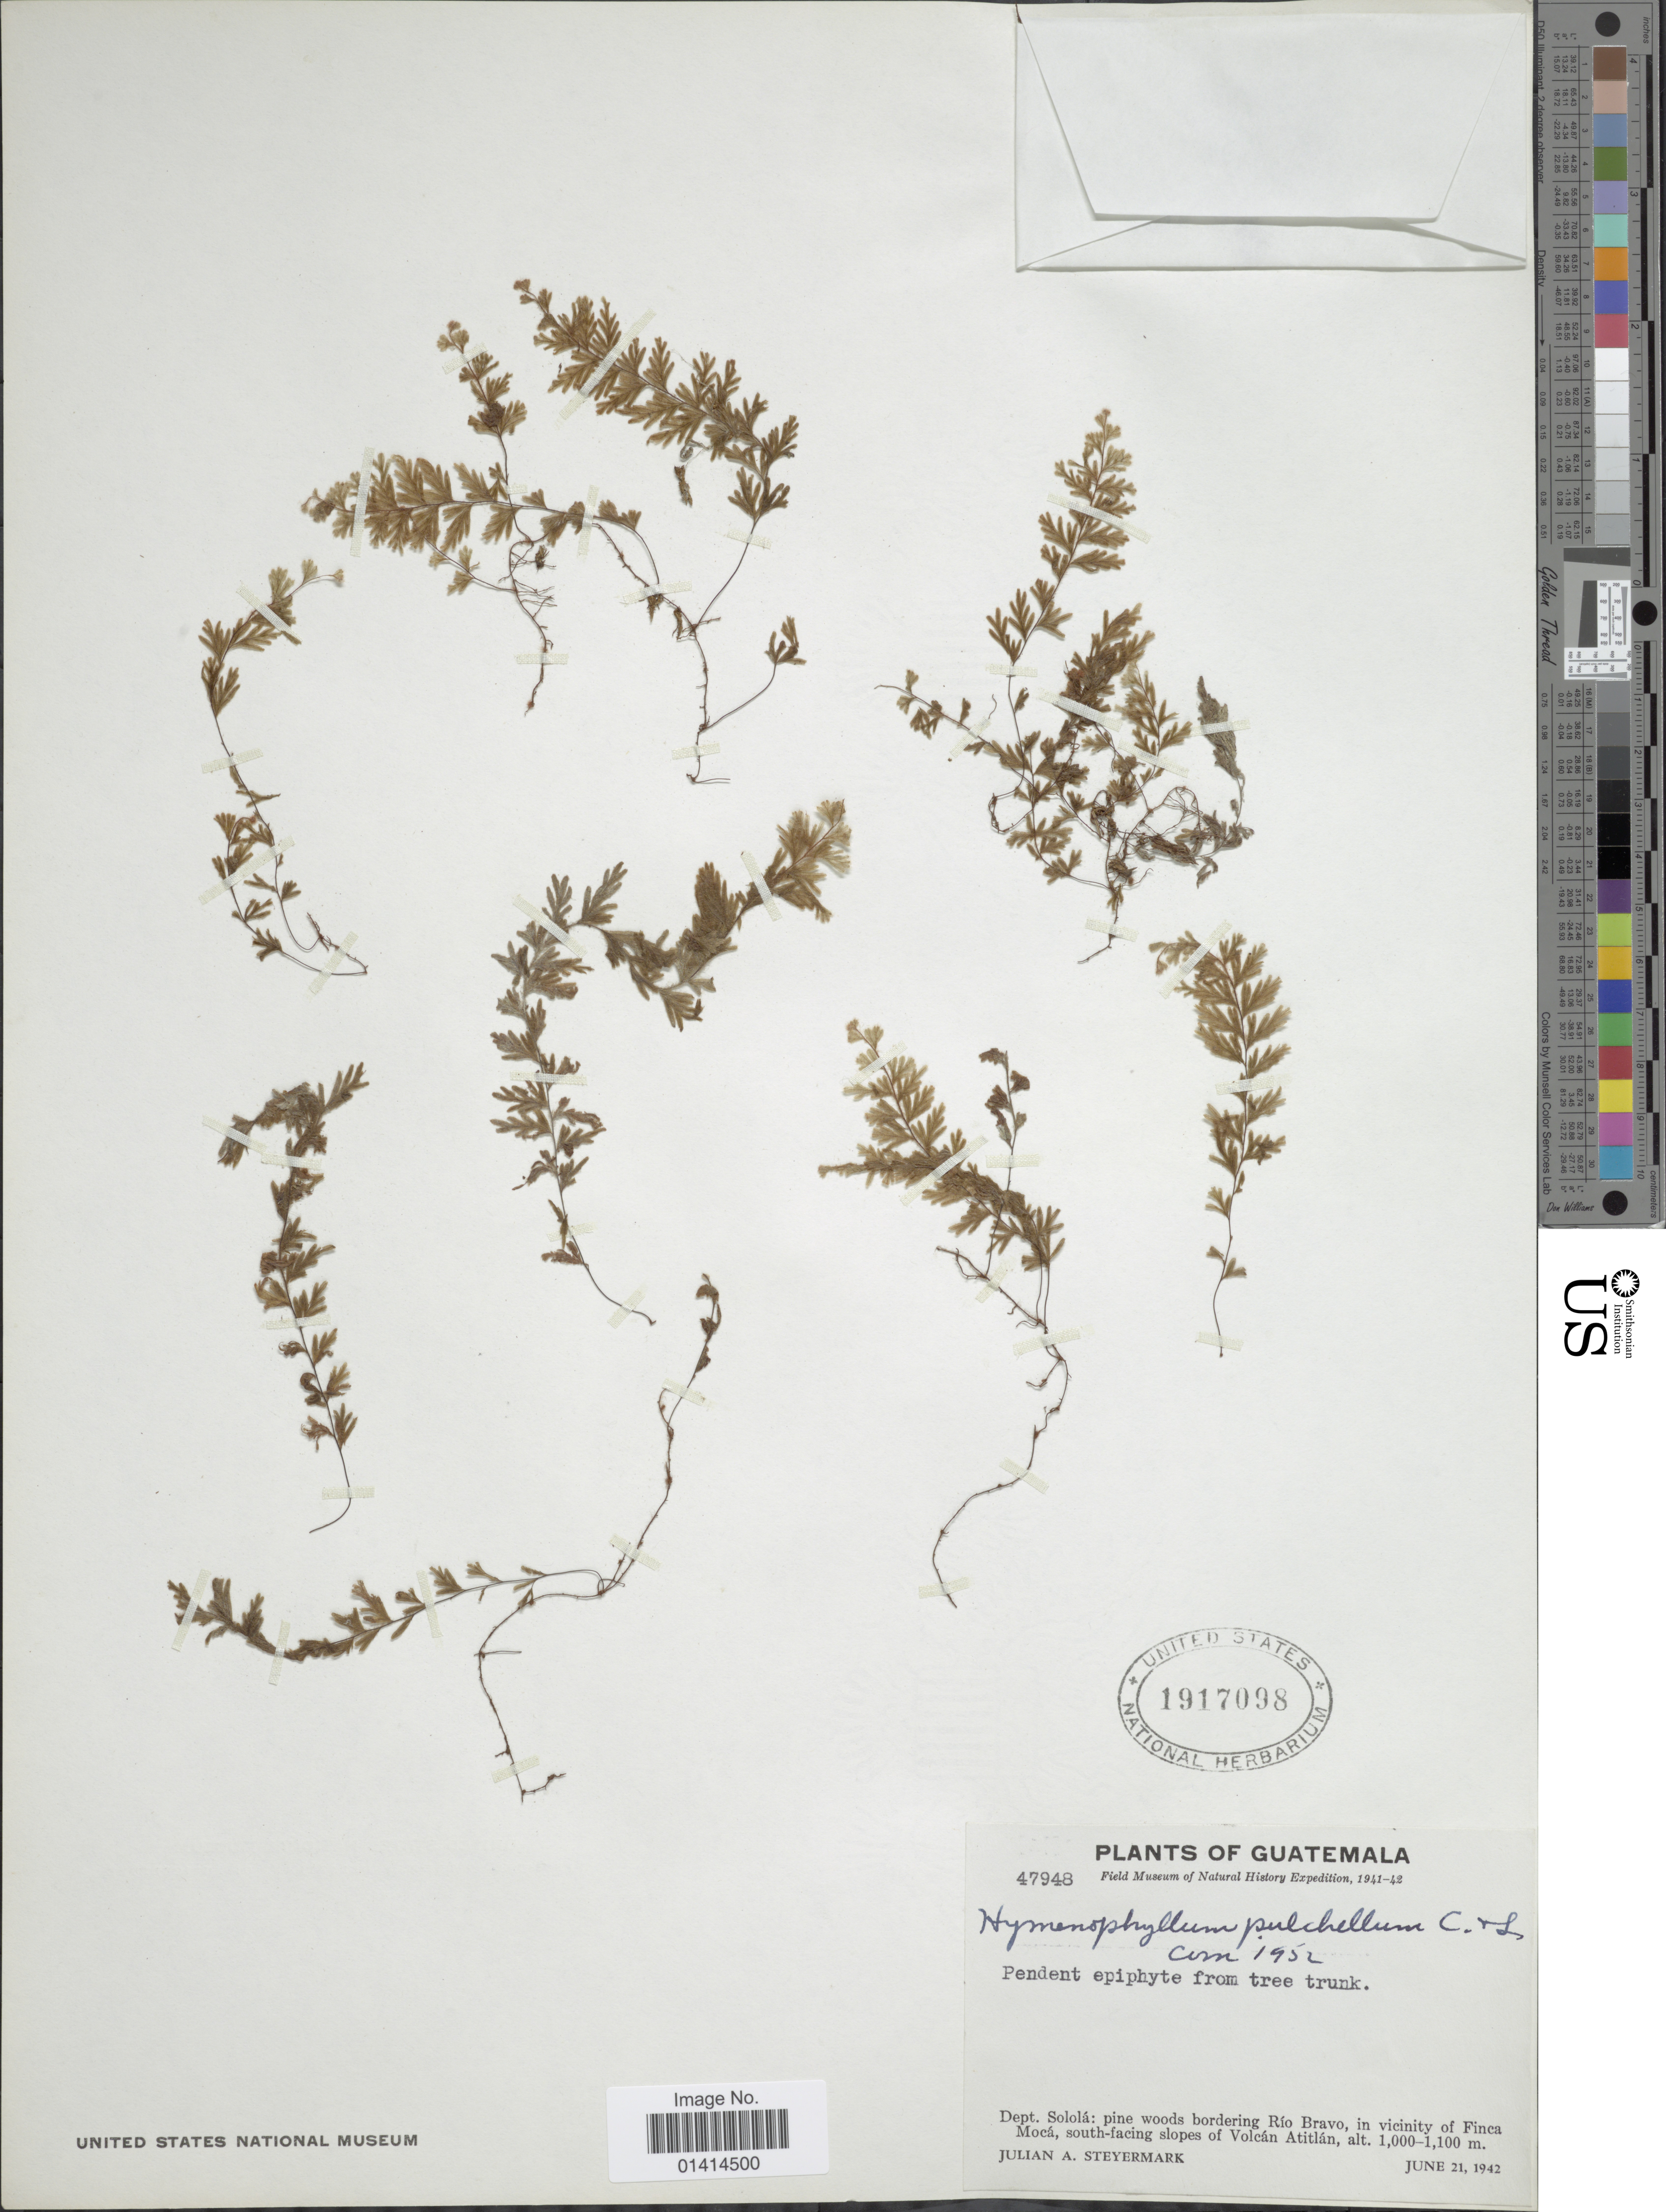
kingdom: Plantae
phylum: Tracheophyta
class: Polypodiopsida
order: Hymenophyllales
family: Hymenophyllaceae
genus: Hymenophyllum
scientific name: Hymenophyllum pulchellum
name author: Schltdl. & Cham.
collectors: J. Steyermark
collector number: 47948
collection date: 1942-06-21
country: Guatemala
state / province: Sololá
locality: Dept. Sololá: pine woods bordering Río Bravo, in vicinity of Finca Mocá, south-facing slopes of Volcán Atitlán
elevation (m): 1000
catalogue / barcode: US 1917098